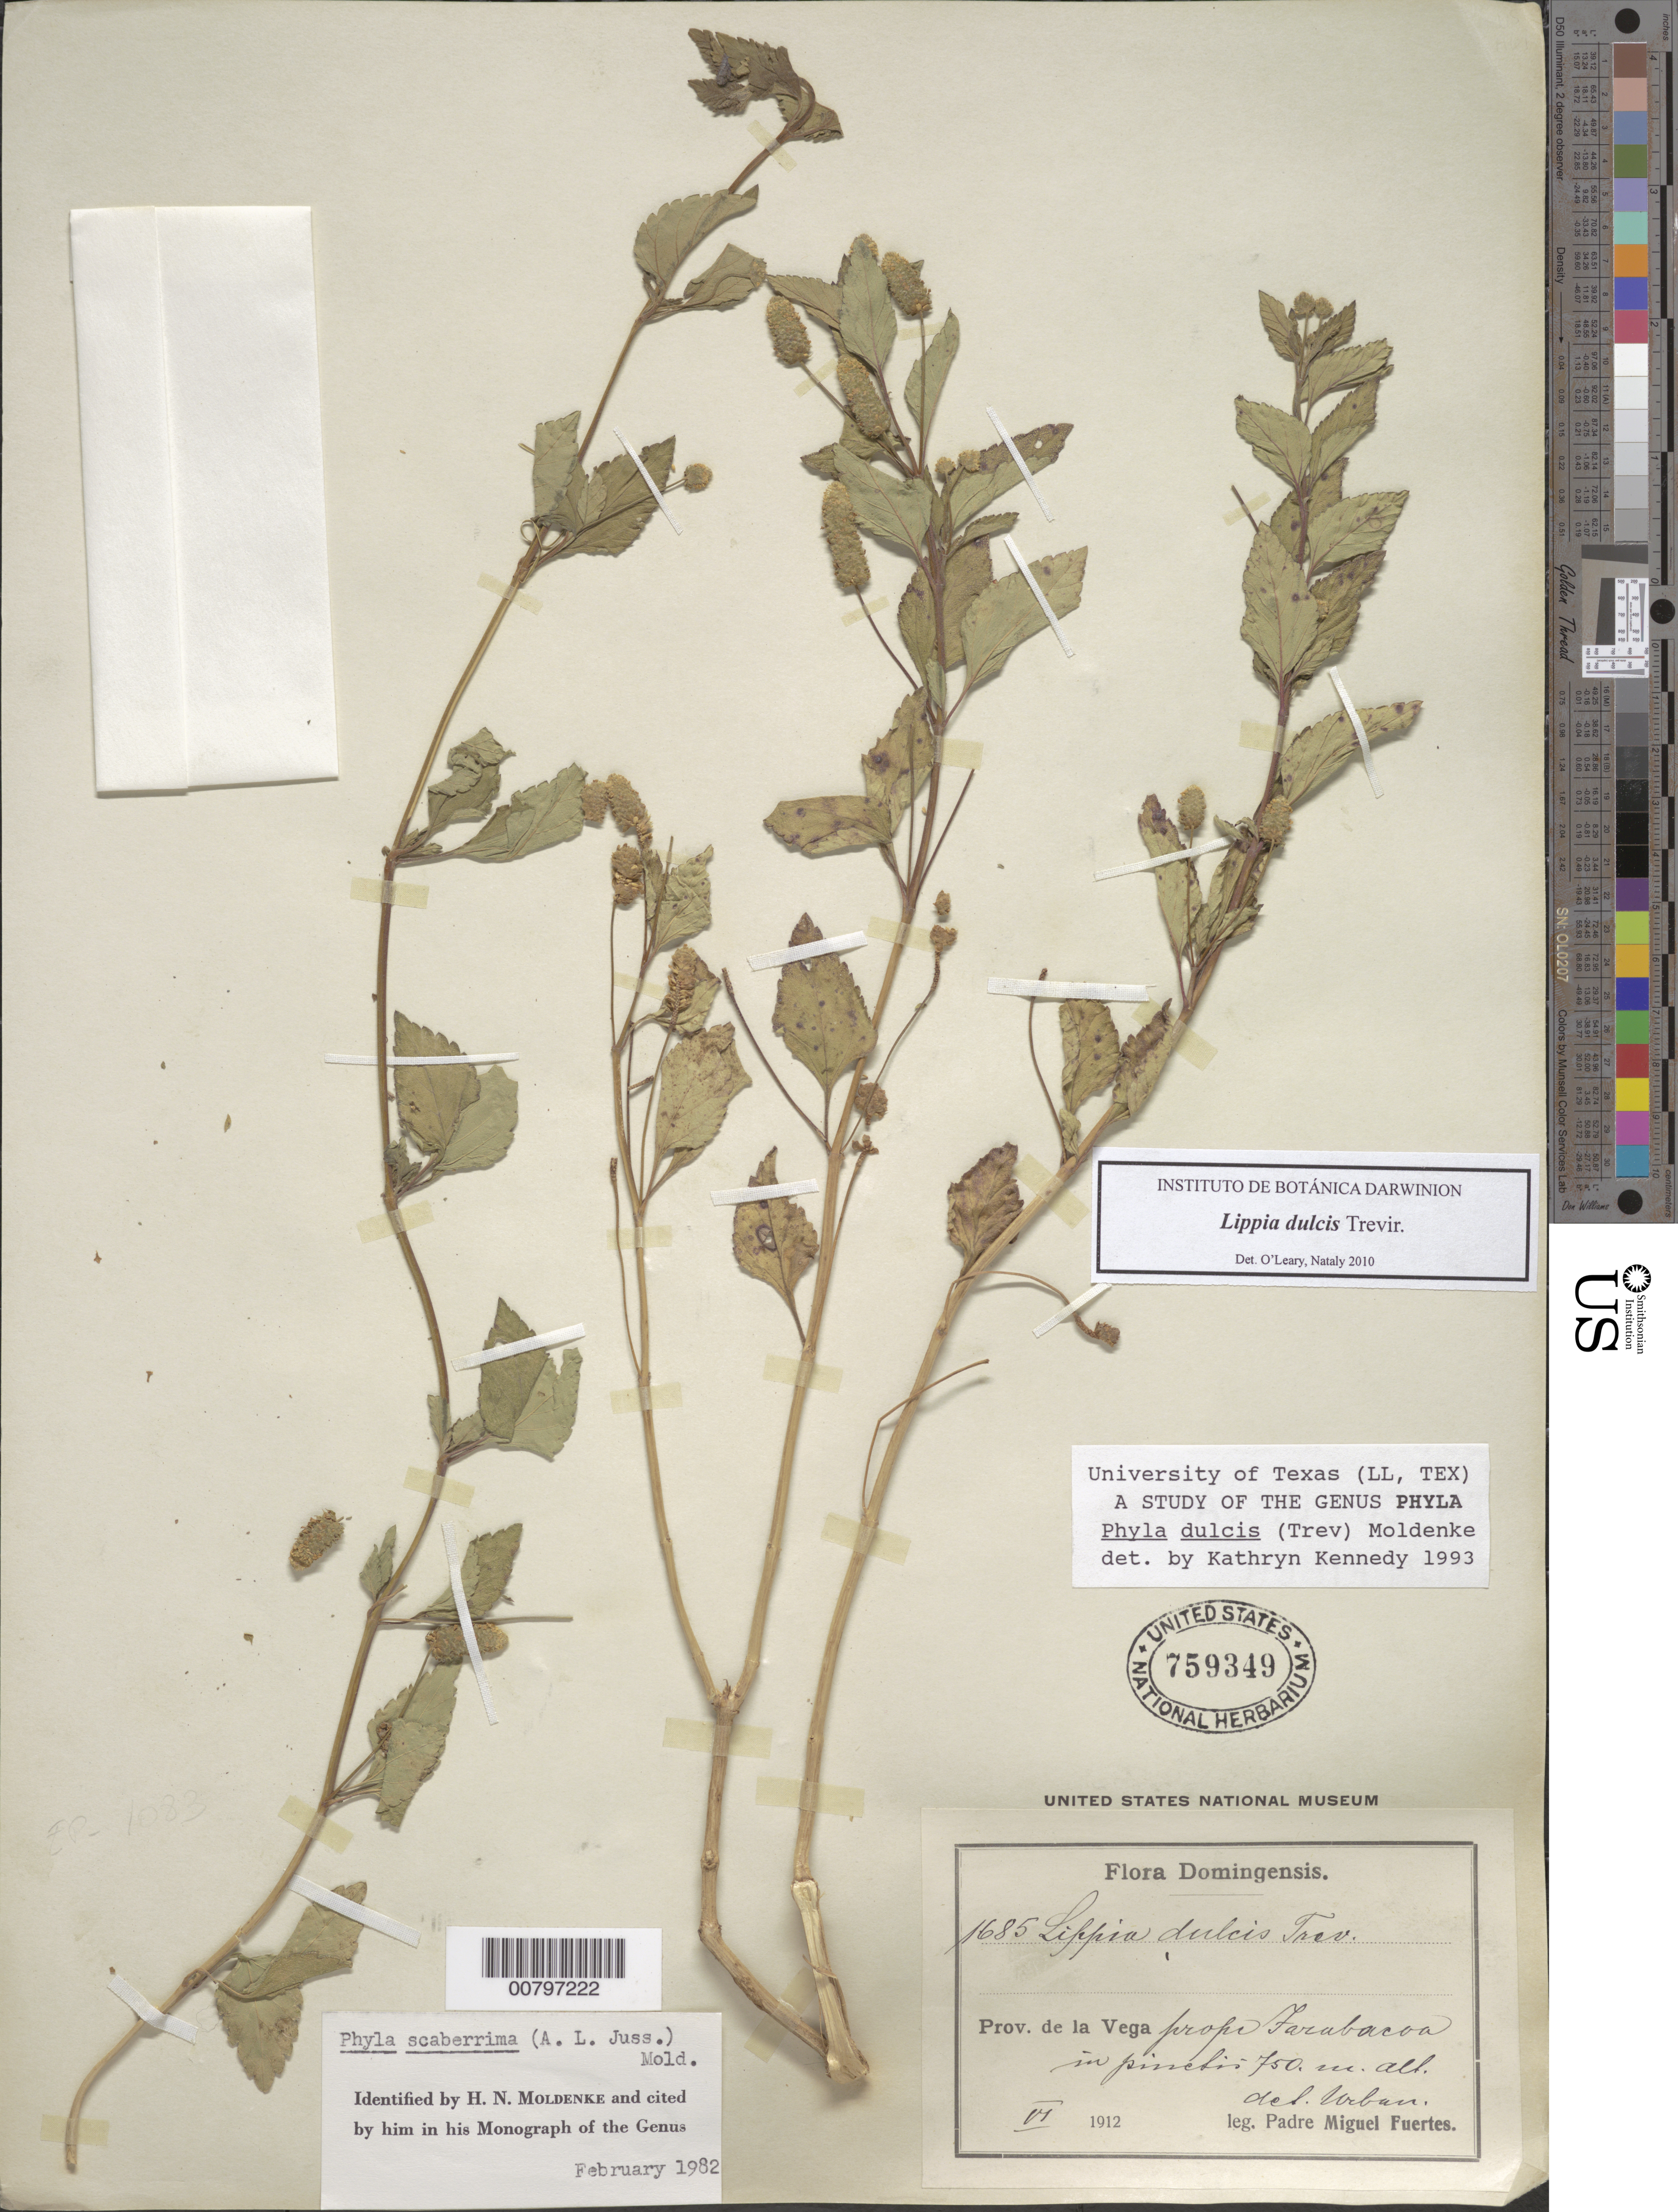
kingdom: Plantae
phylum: Tracheophyta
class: Magnoliopsida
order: Lamiales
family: Verbenaceae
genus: Phyla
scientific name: Phyla scaberrima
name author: (Juss. ex Pers.) Moldenke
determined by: Kennedy, K.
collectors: M. D. Fuertes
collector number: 1685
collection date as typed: Jun 1912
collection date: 1912-06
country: Dominican Republic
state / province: La Vega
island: Hispaniola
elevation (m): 750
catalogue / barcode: US 759349